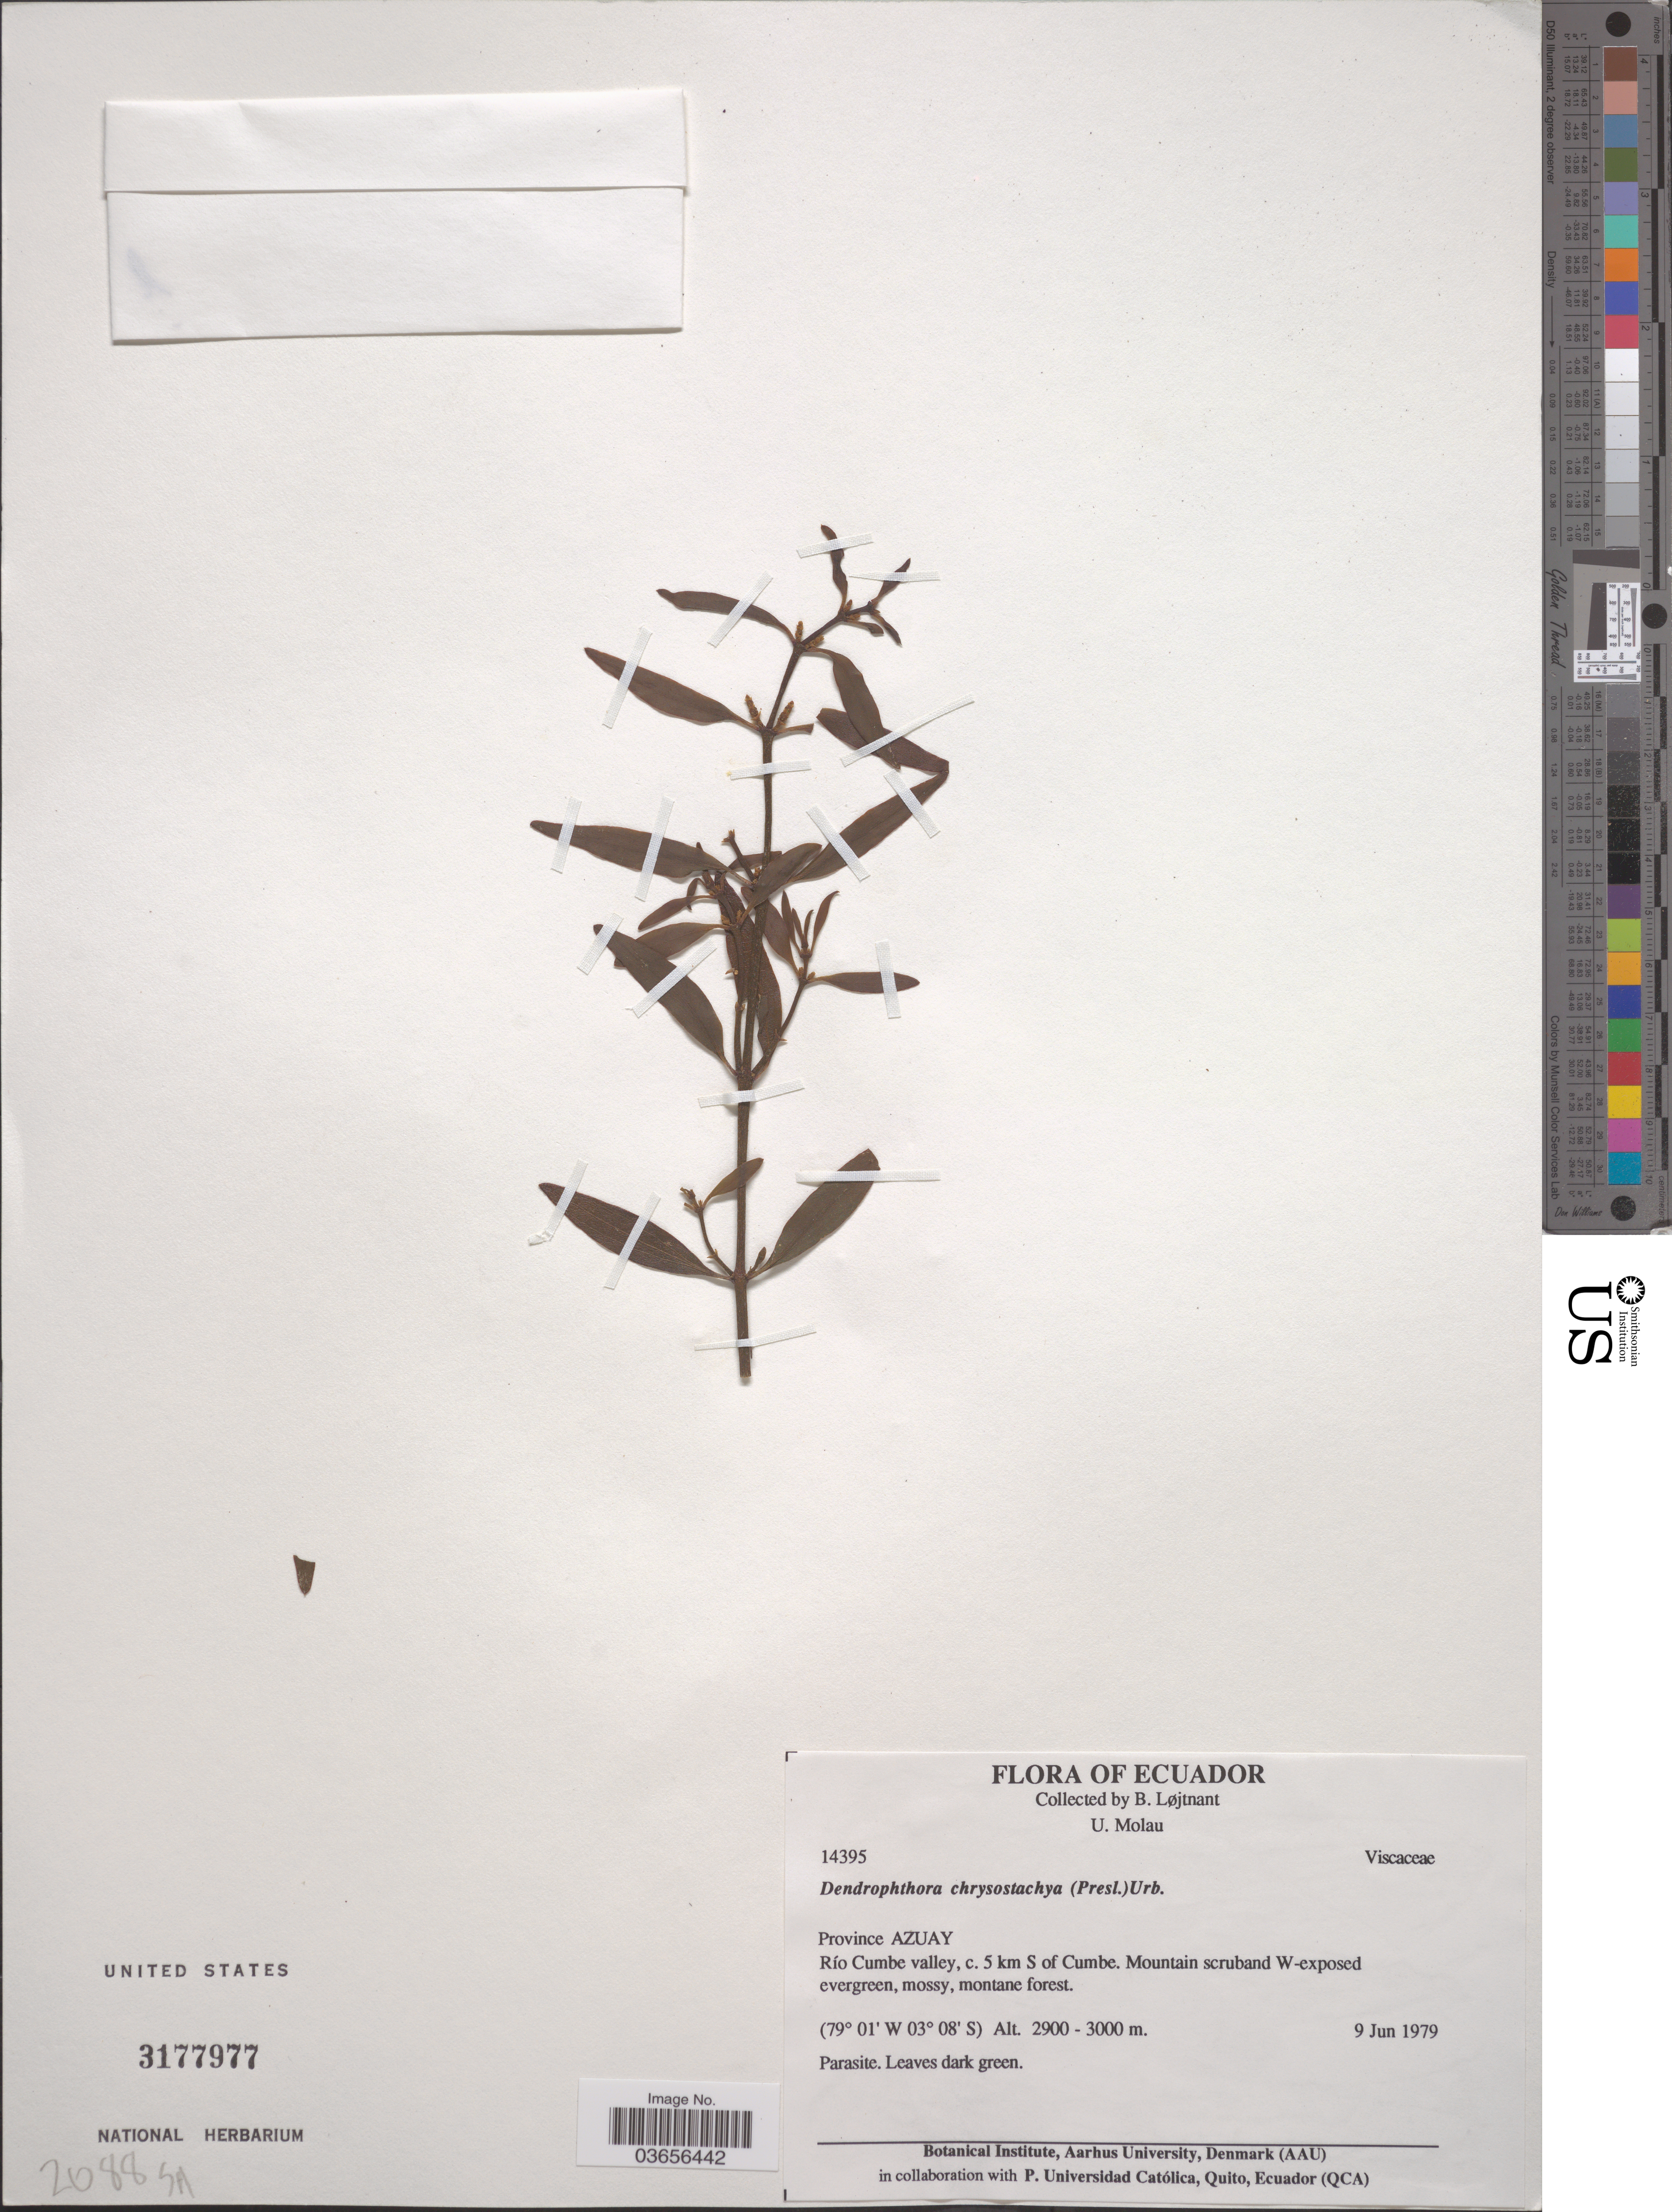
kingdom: Plantae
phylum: Tracheophyta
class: Magnoliopsida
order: Santalales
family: Viscaceae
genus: Dendrophthora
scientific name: Dendrophthora chrysostachya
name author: Urb.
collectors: B. Löjtnant & U. Molau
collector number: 14395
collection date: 1979-06-09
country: Ecuador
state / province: Azuay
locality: Río Cumbe valley, c. 5 km S of Cumbe. Mountain scruband W-exposed evergreen.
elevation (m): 2900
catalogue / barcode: US 3177977